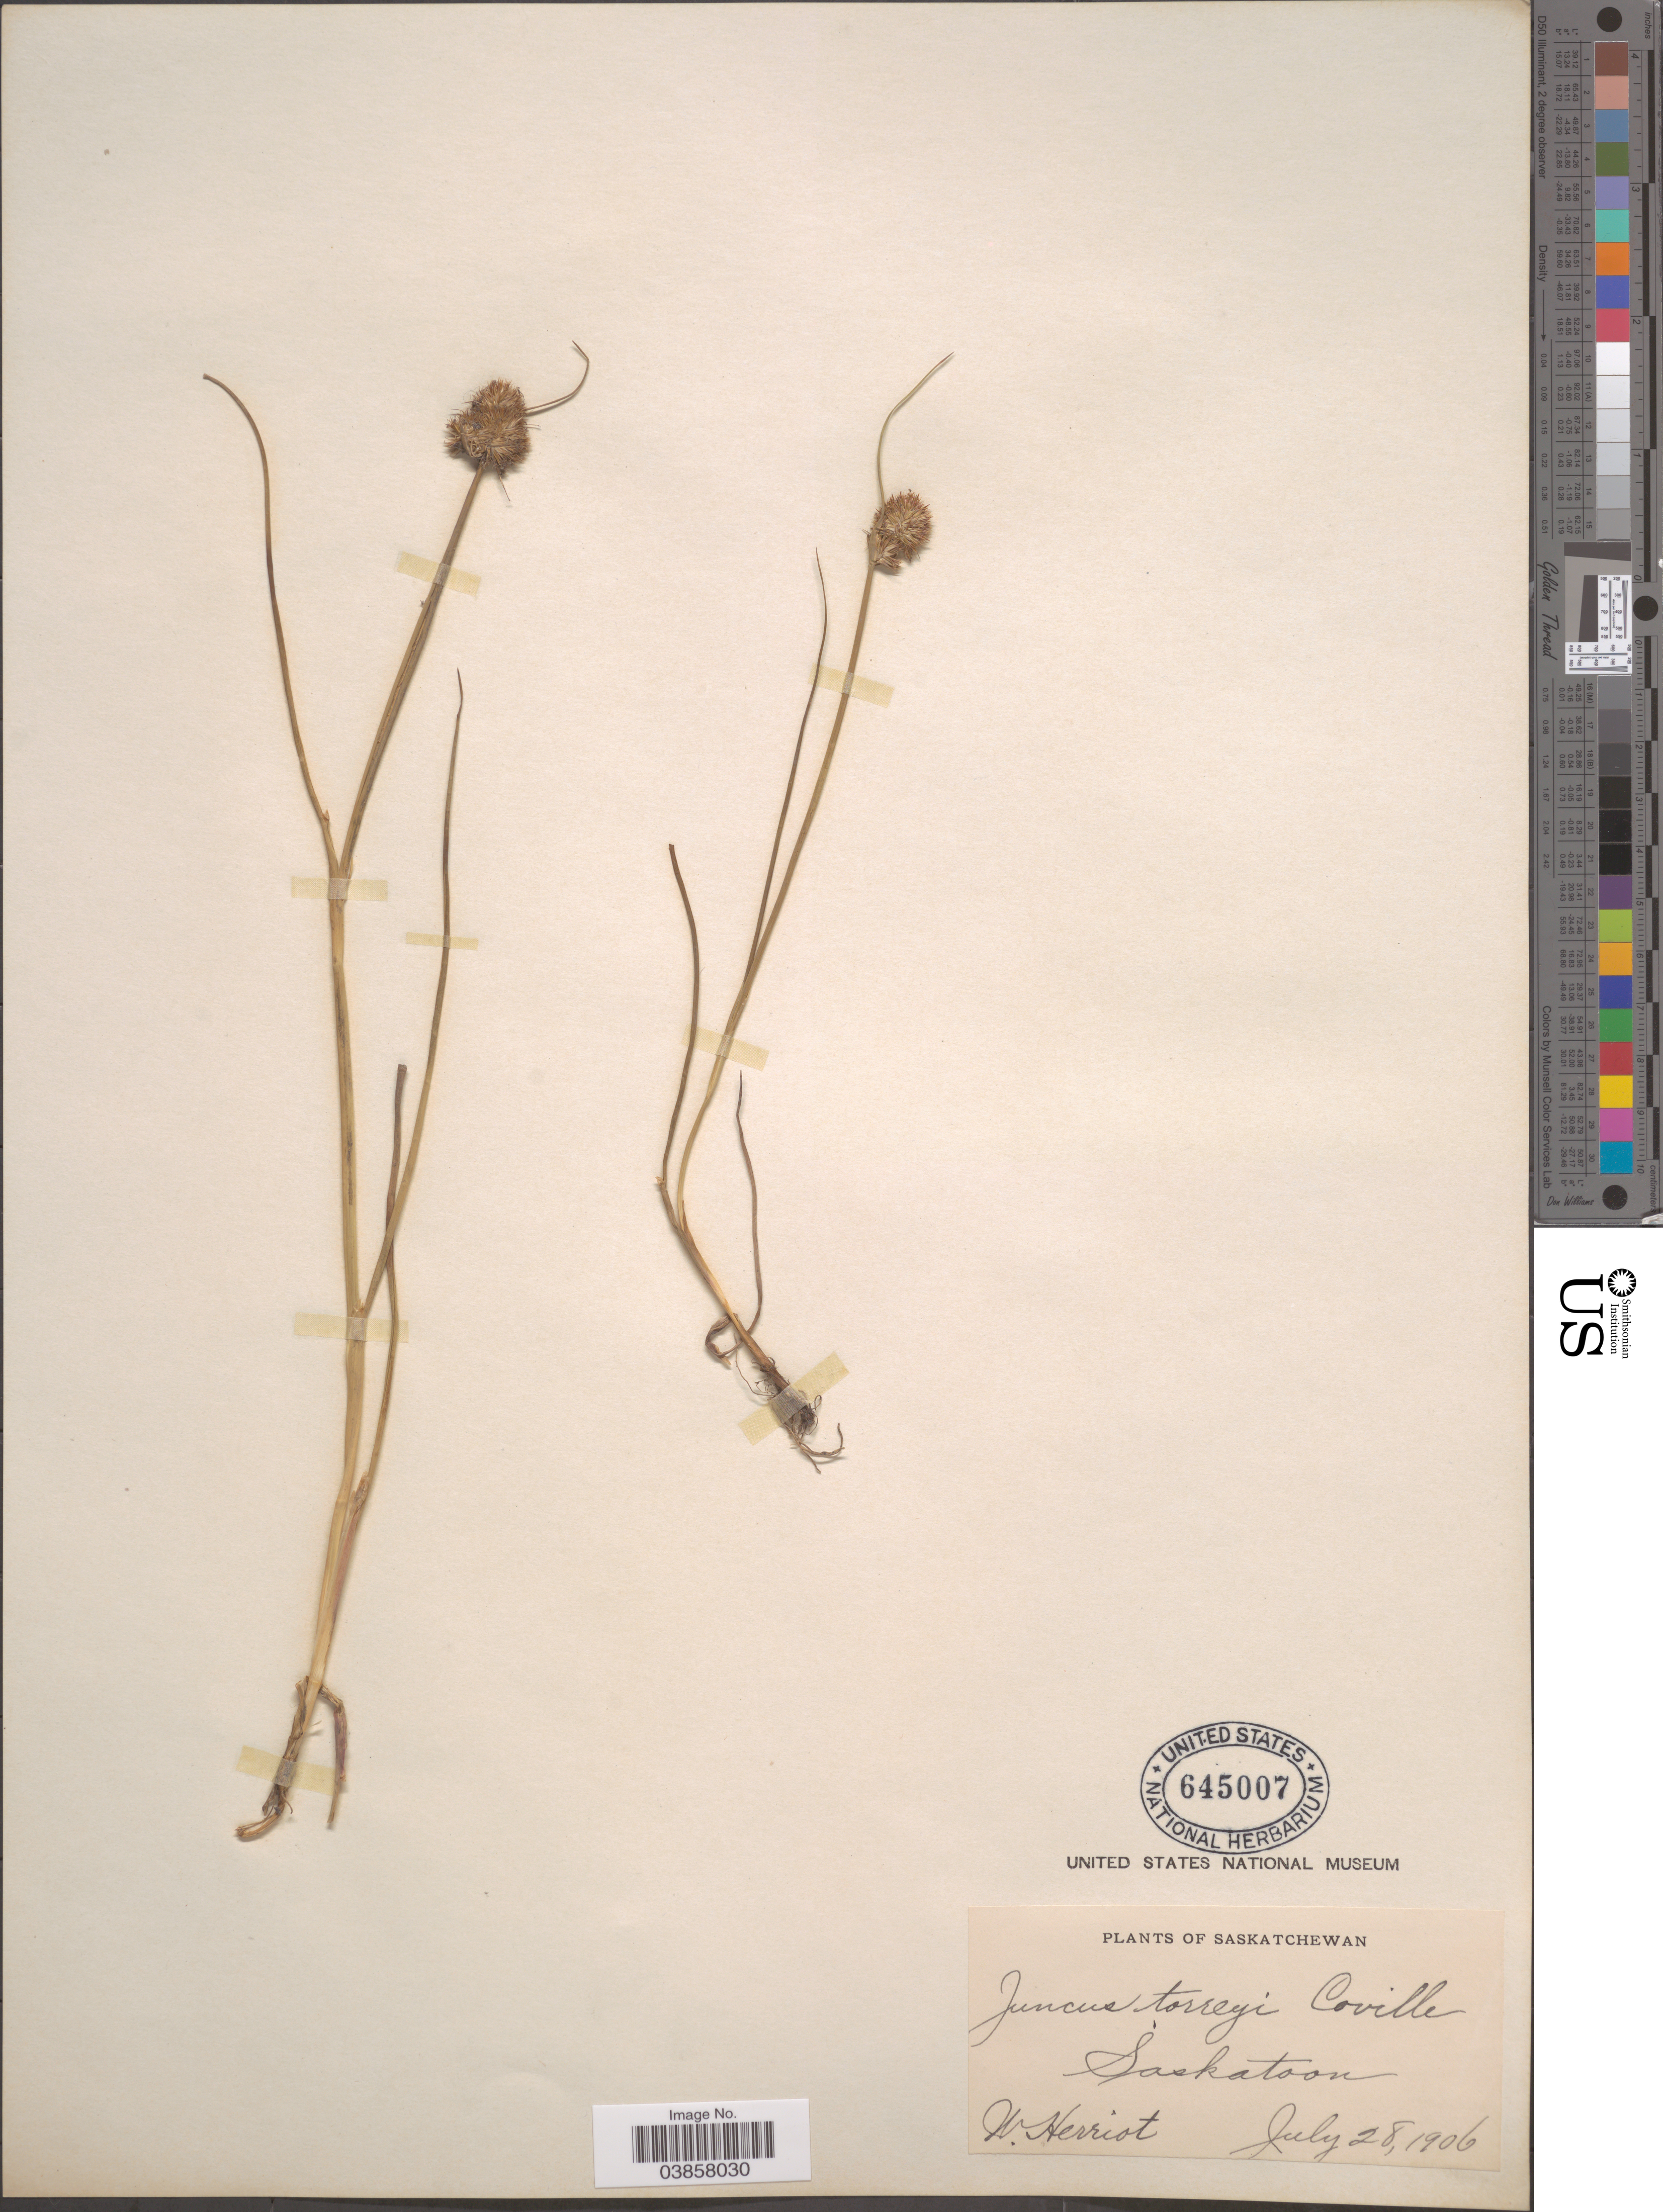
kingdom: Plantae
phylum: Tracheophyta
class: Liliopsida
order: Poales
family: Juncaceae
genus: Juncus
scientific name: Juncus torreyi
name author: Coville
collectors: W. Herriot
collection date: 1906-07-28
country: Canada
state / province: Saskatchewan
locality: Saskatoon.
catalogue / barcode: US 645007